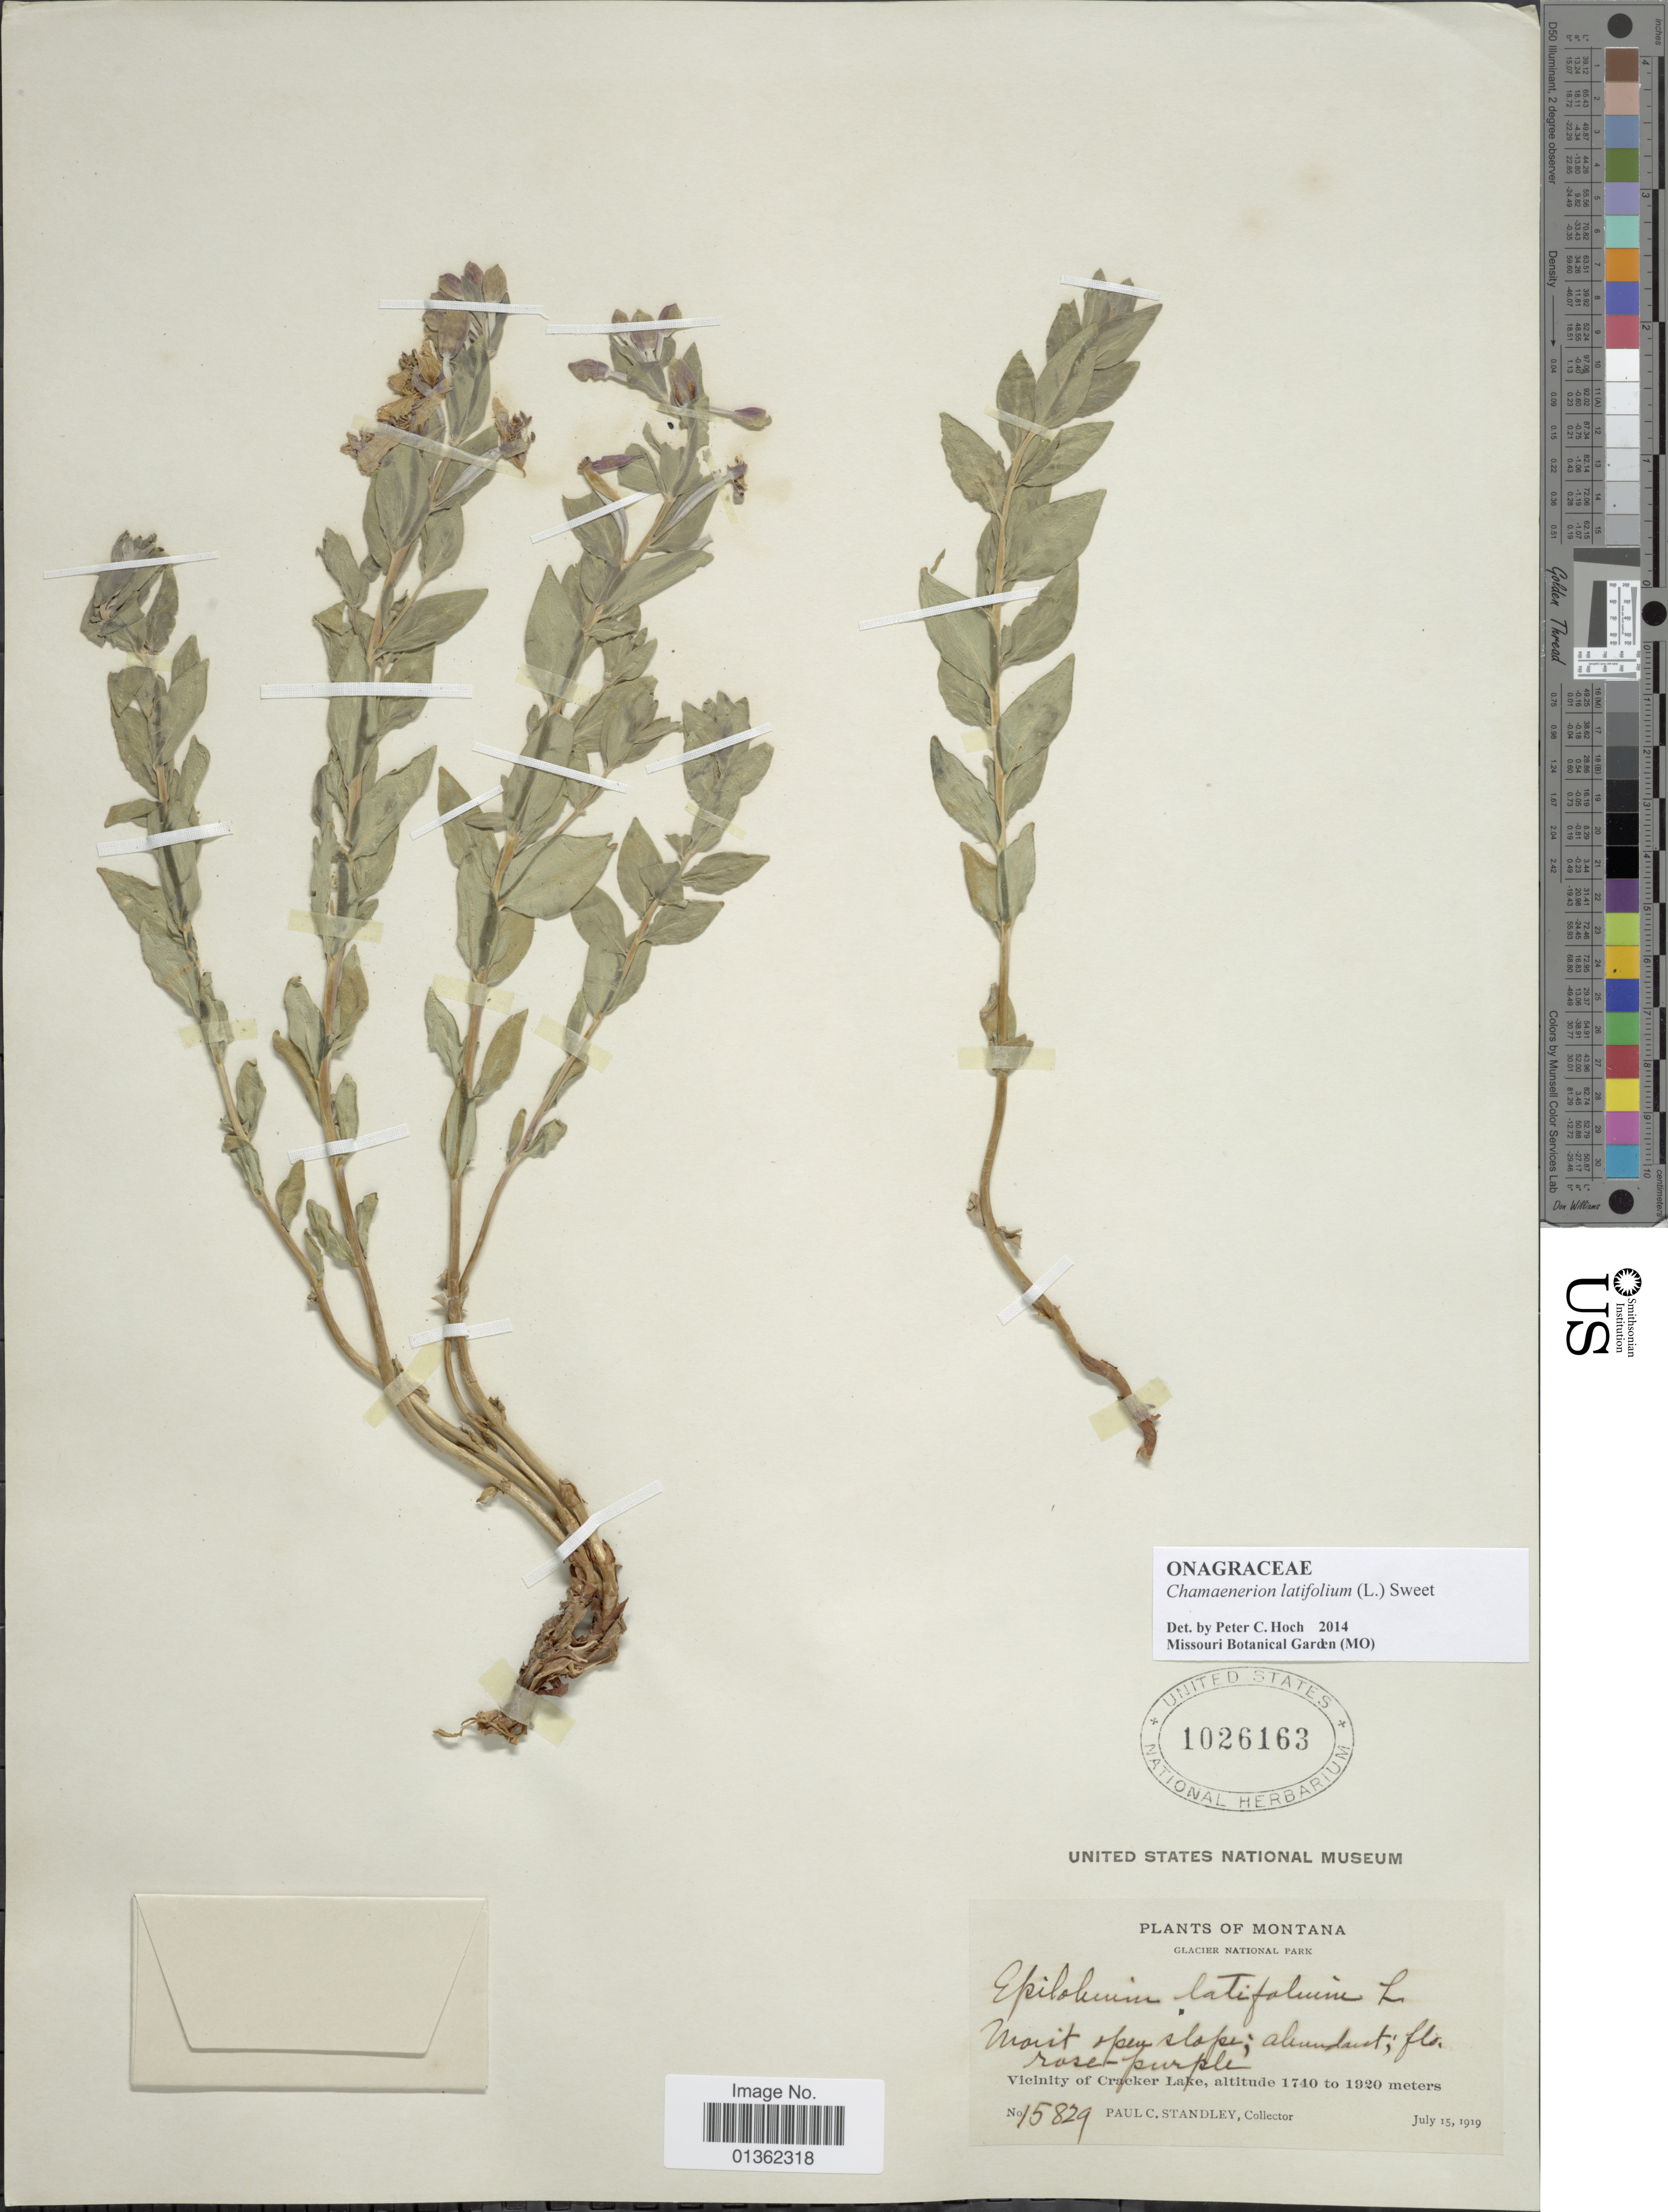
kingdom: Plantae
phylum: Tracheophyta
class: Magnoliopsida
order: Myrtales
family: Onagraceae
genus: Chamaenerion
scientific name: Chamaenerion latifolium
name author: (L.) Th. Fr. & Lange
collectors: P. C. Standley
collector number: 15829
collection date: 1919-07-15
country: United States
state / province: Montana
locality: Glacier National Park. Vicinity of Cracker Lake.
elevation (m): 1740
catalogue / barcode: US 1026163